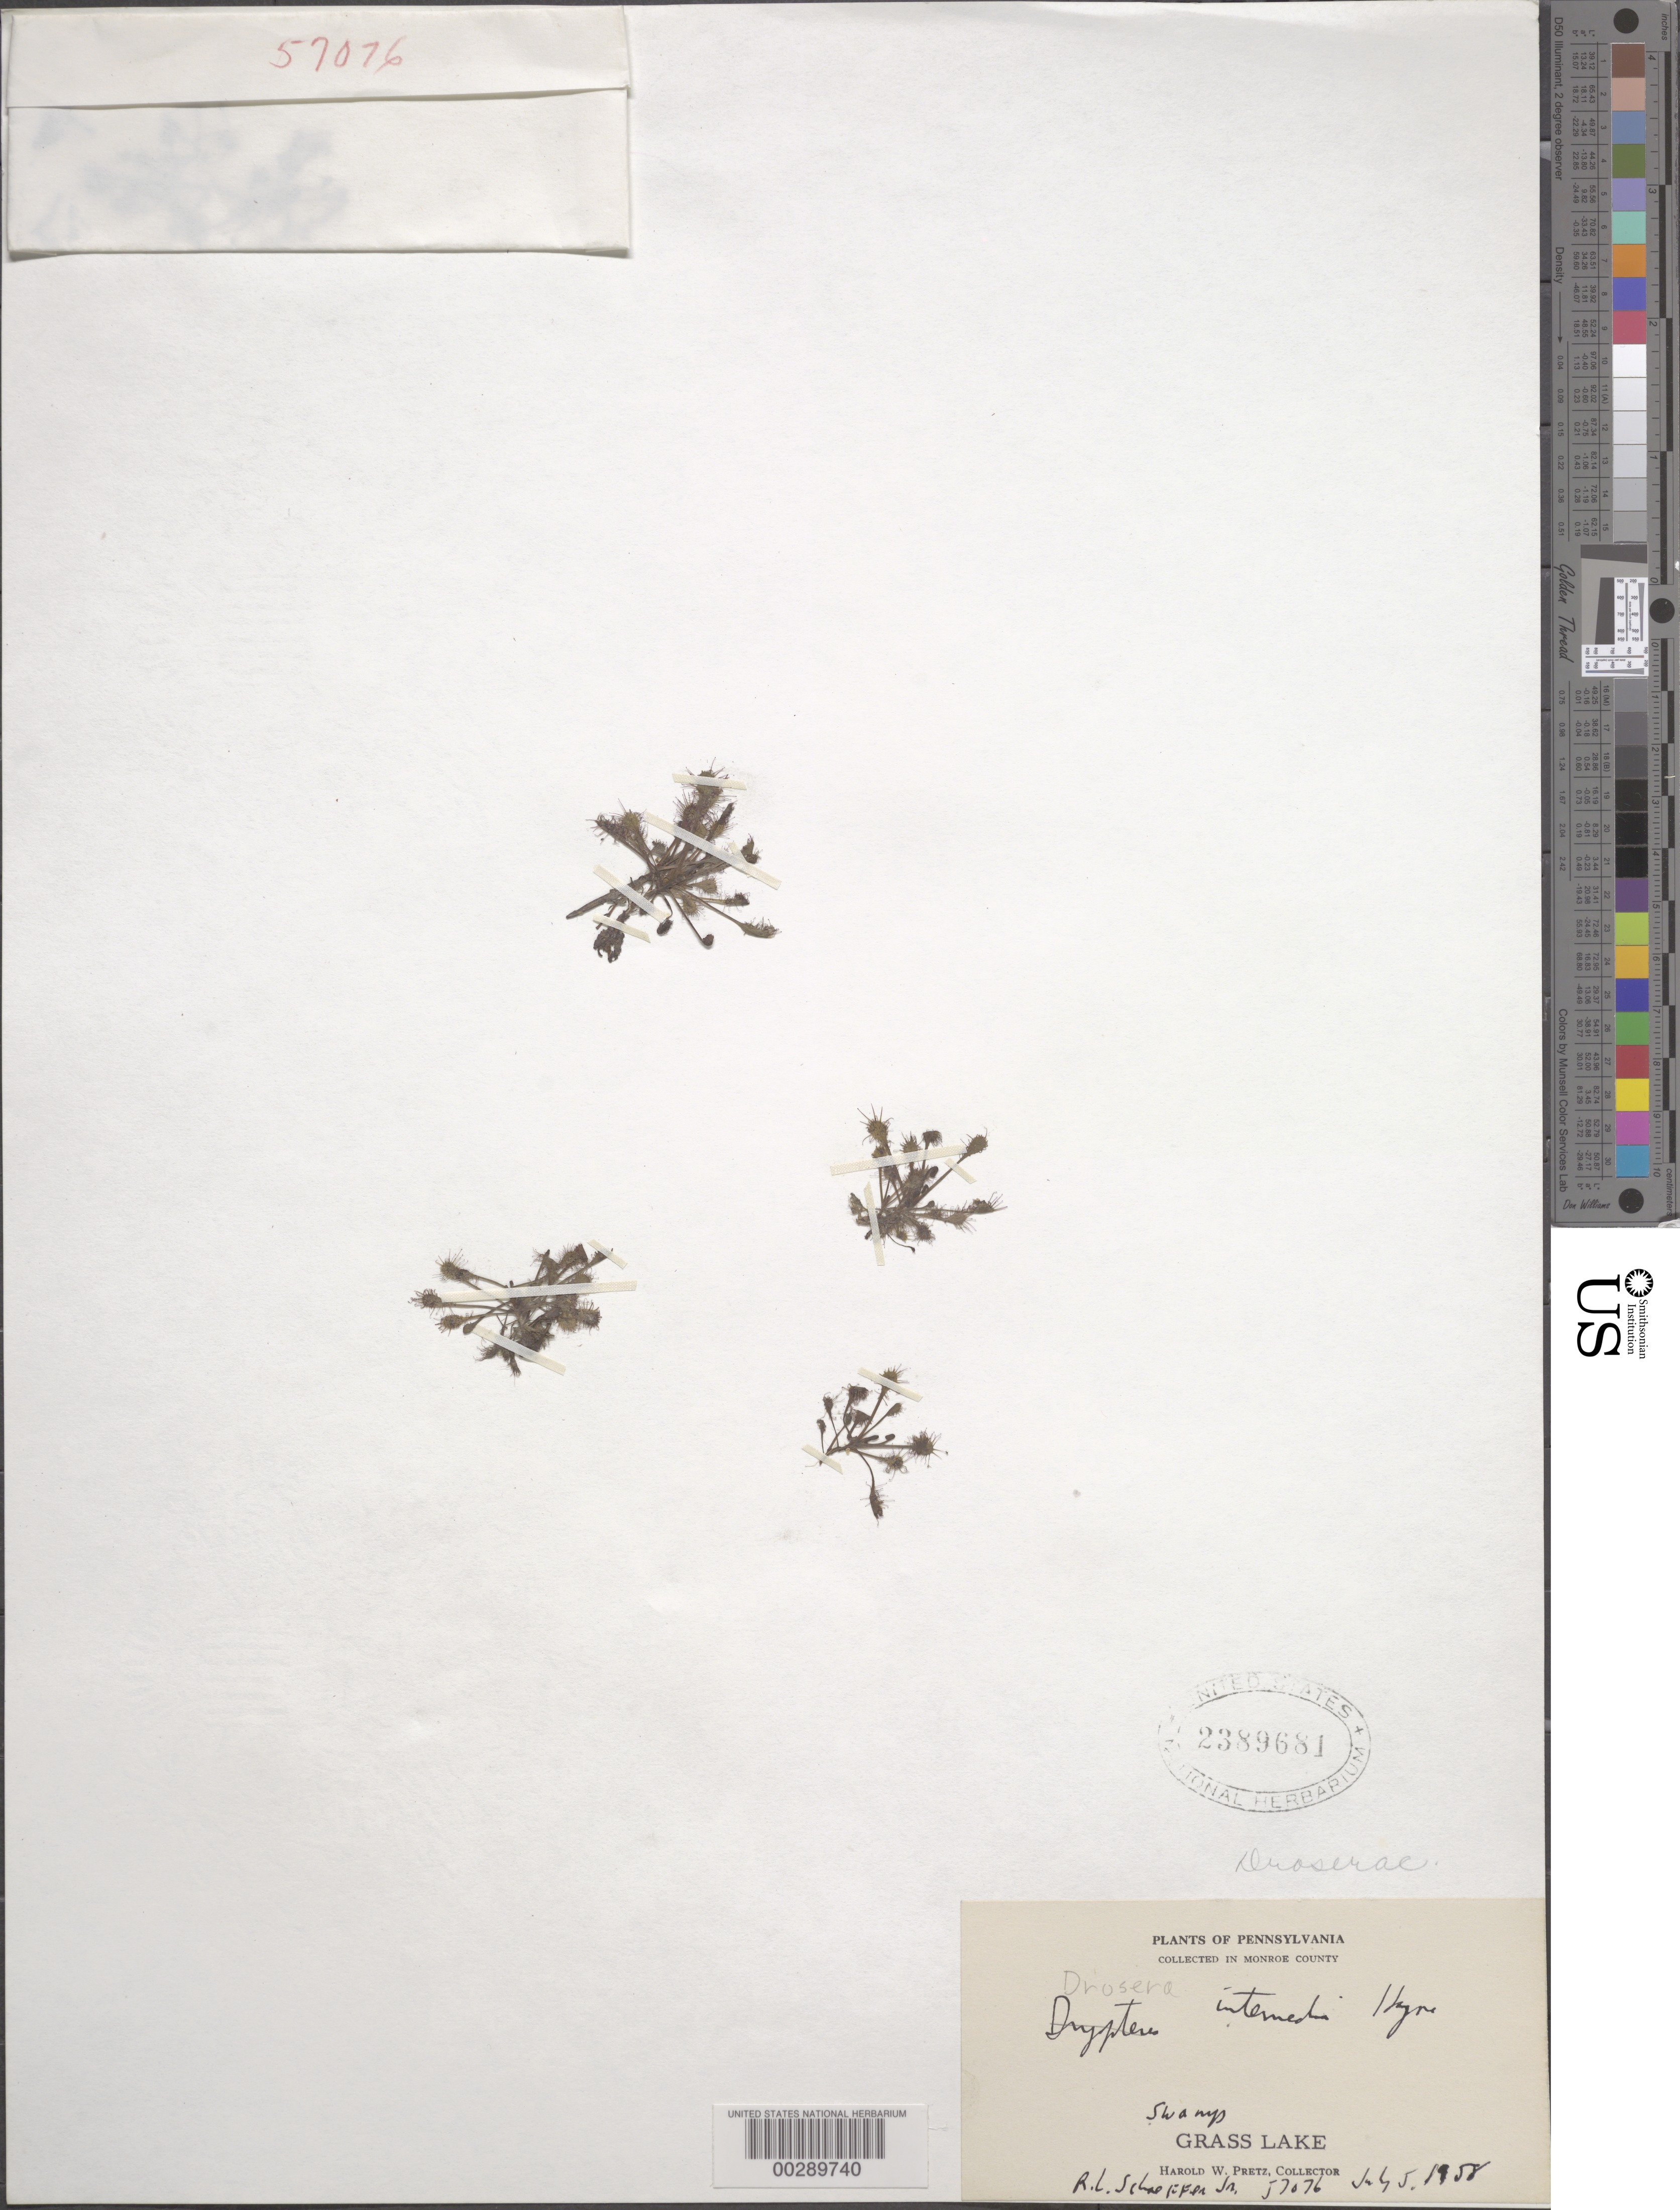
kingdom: Plantae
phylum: Tracheophyta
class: Magnoliopsida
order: Caryophyllales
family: Droseraceae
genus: Drosera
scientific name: Drosera intermedia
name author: Hayne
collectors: R. Schaeffer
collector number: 57076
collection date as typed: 05 Jul 1958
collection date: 1958-07-05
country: United States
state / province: Pennsylvania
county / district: Monroe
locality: Grass lake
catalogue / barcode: US 2389681